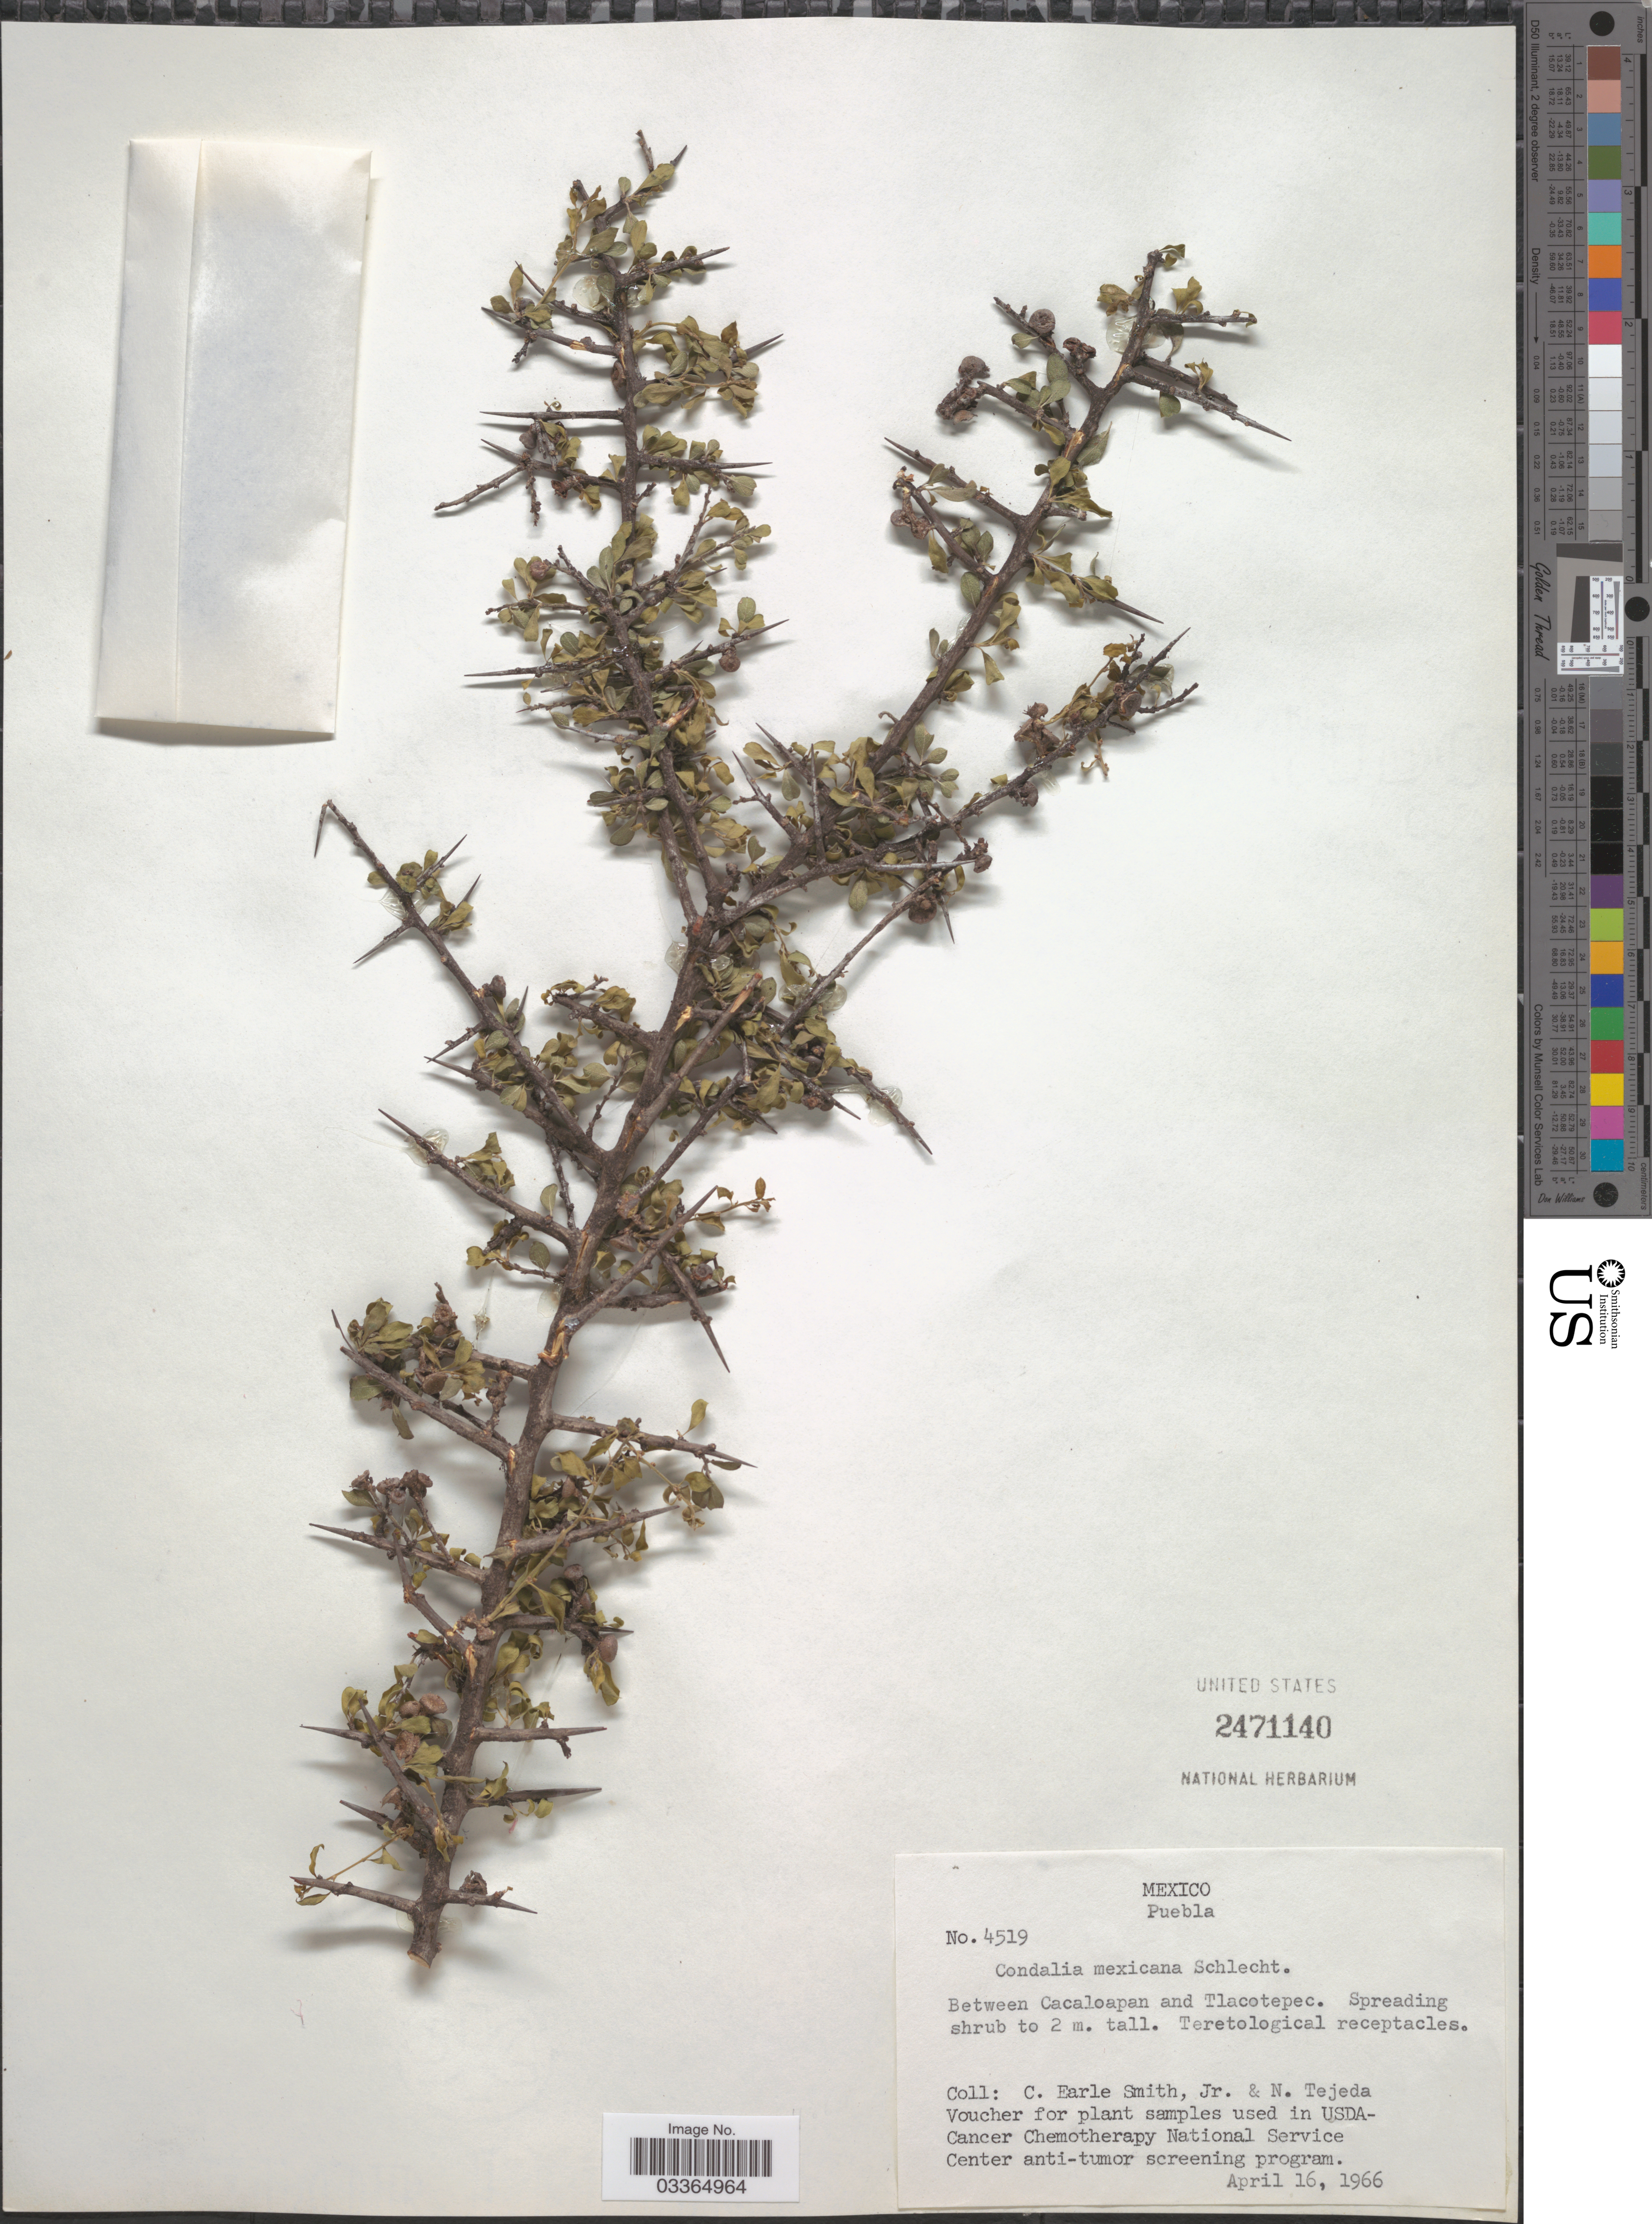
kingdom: Plantae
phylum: Tracheophyta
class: Magnoliopsida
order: Rosales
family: Rhamnaceae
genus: Condalia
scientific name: Condalia mexicana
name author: Schltdl.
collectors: C. E. Smith Jr. & N. Tejeda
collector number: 4519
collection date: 1966-04-16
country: Mexico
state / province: Puebla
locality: Between Cacaloapan and Tlacotepec.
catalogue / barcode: US 2471140